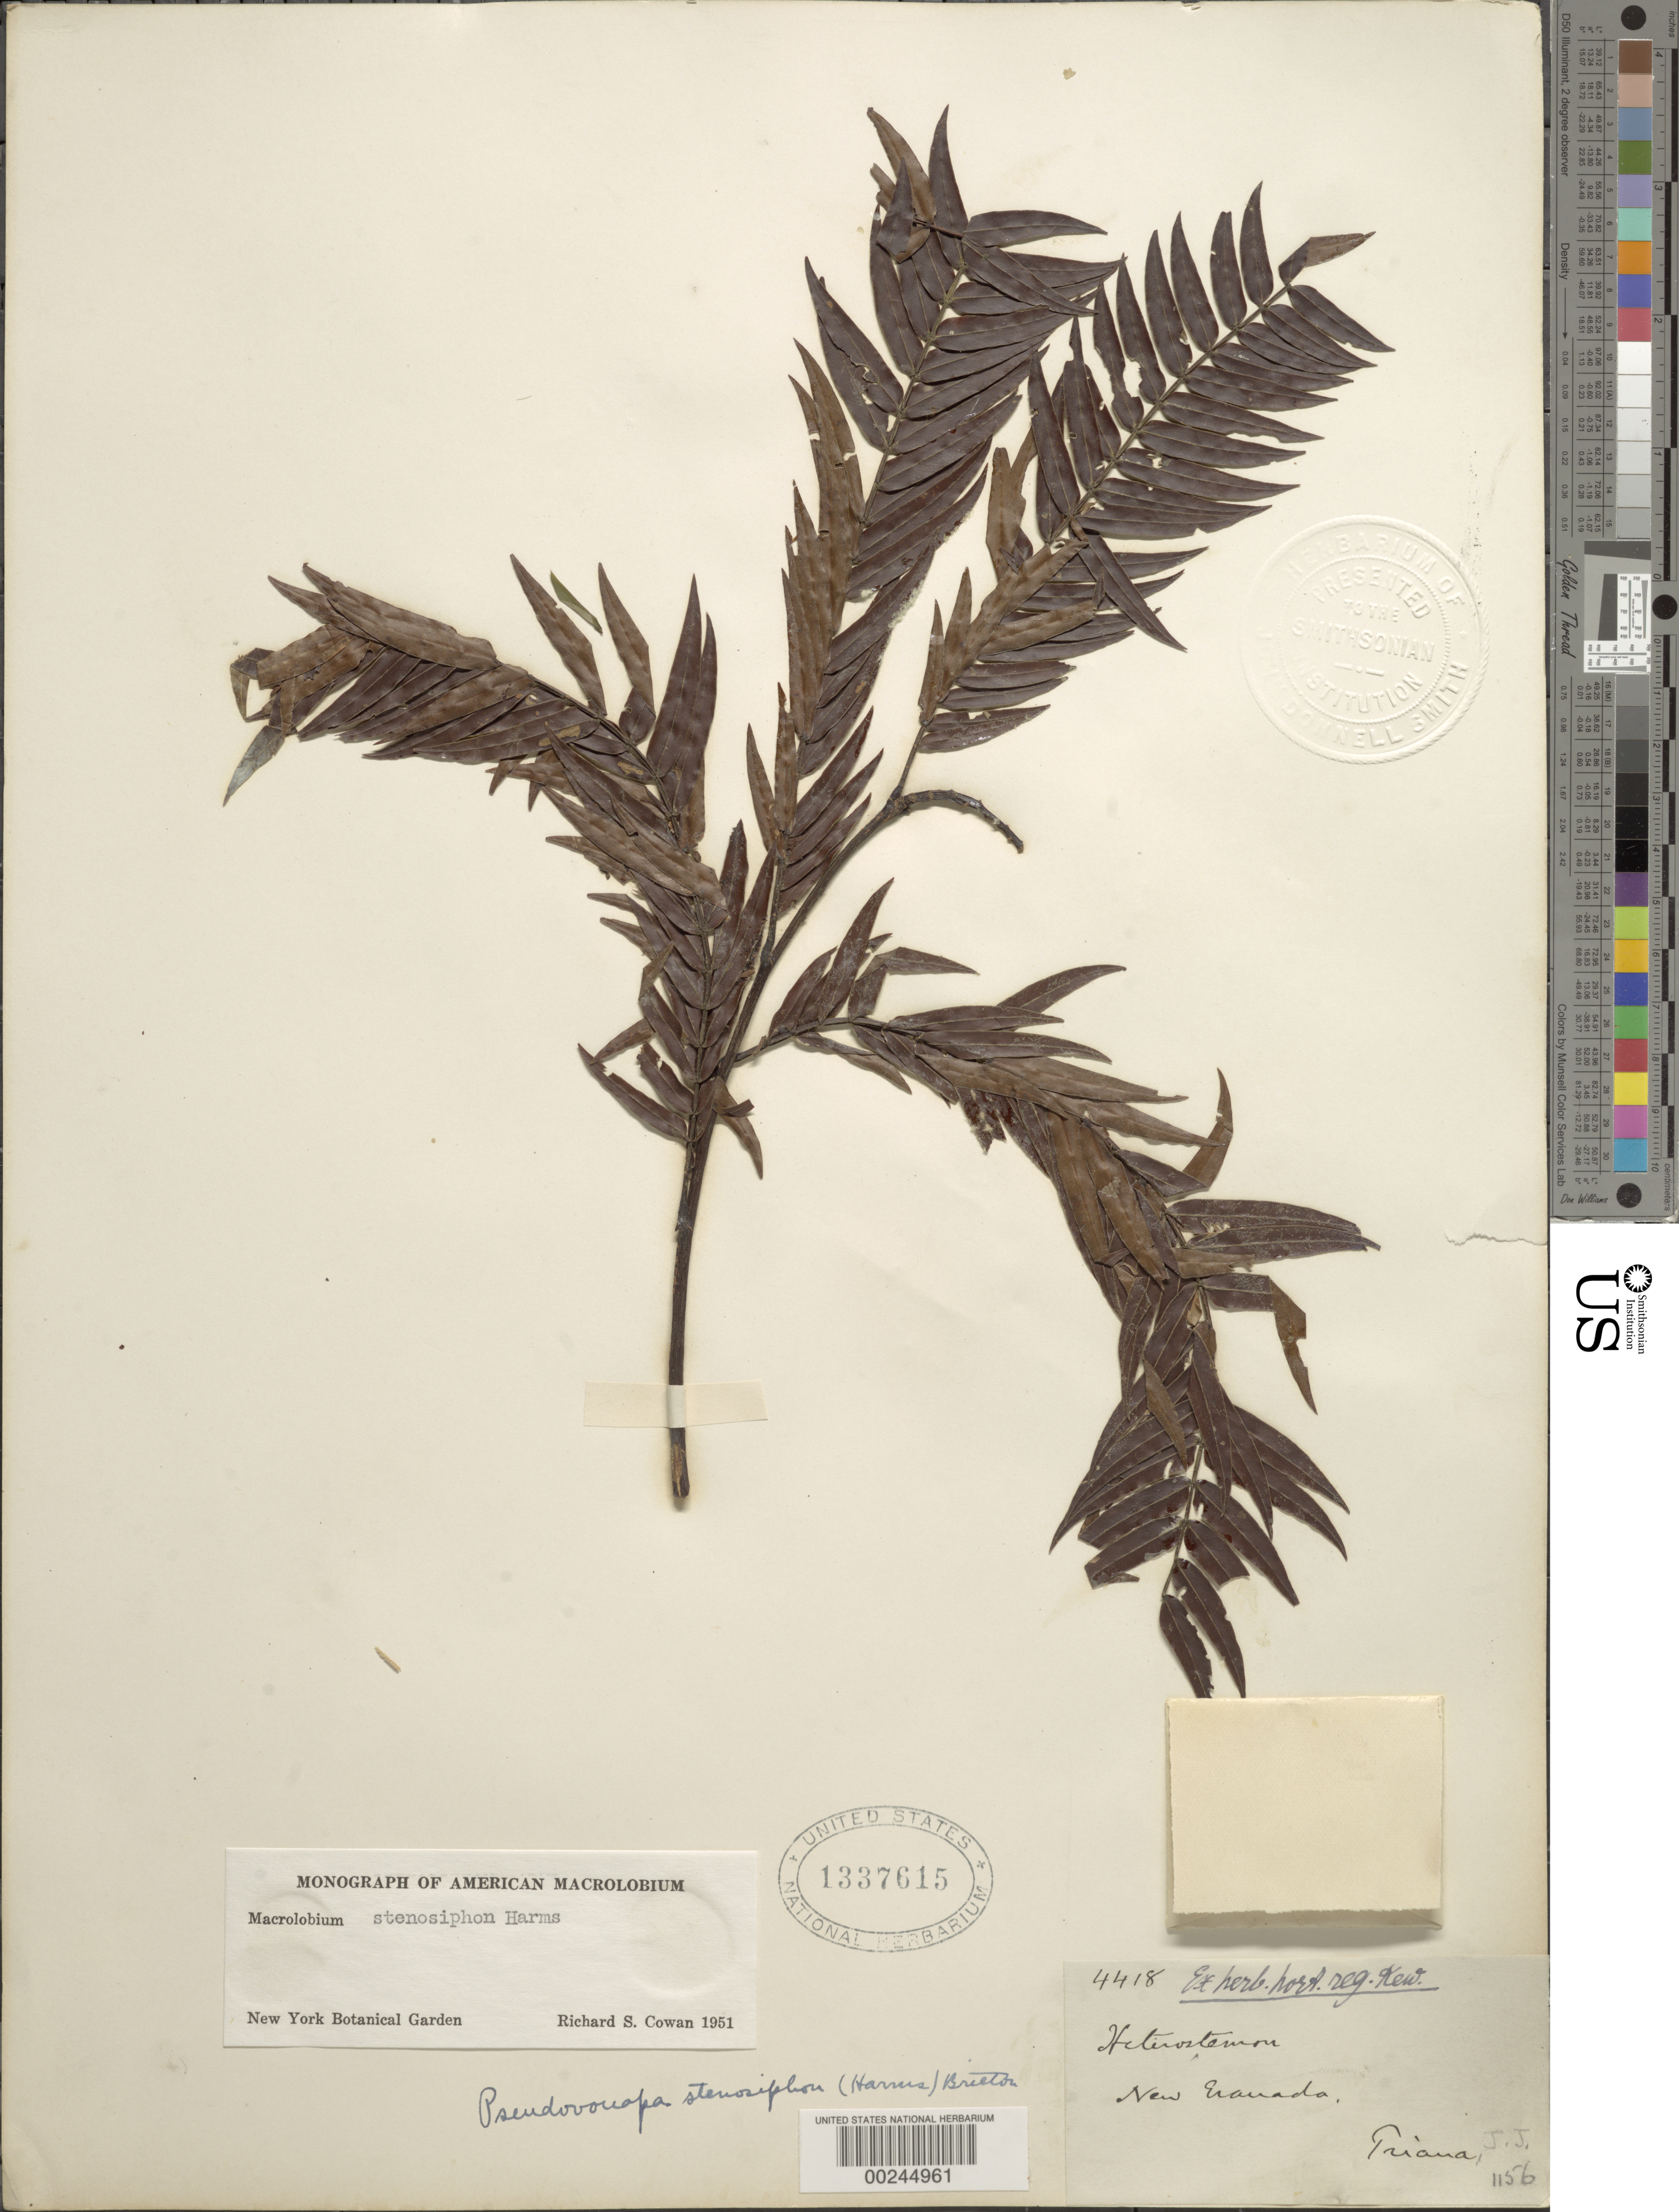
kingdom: Plantae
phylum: Tracheophyta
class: Magnoliopsida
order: Fabales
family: Fabaceae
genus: Macrolobium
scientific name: Macrolobium stenosiphon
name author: Harms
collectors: J. J. Triana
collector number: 1156/4418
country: Colombia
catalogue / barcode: US 1337615